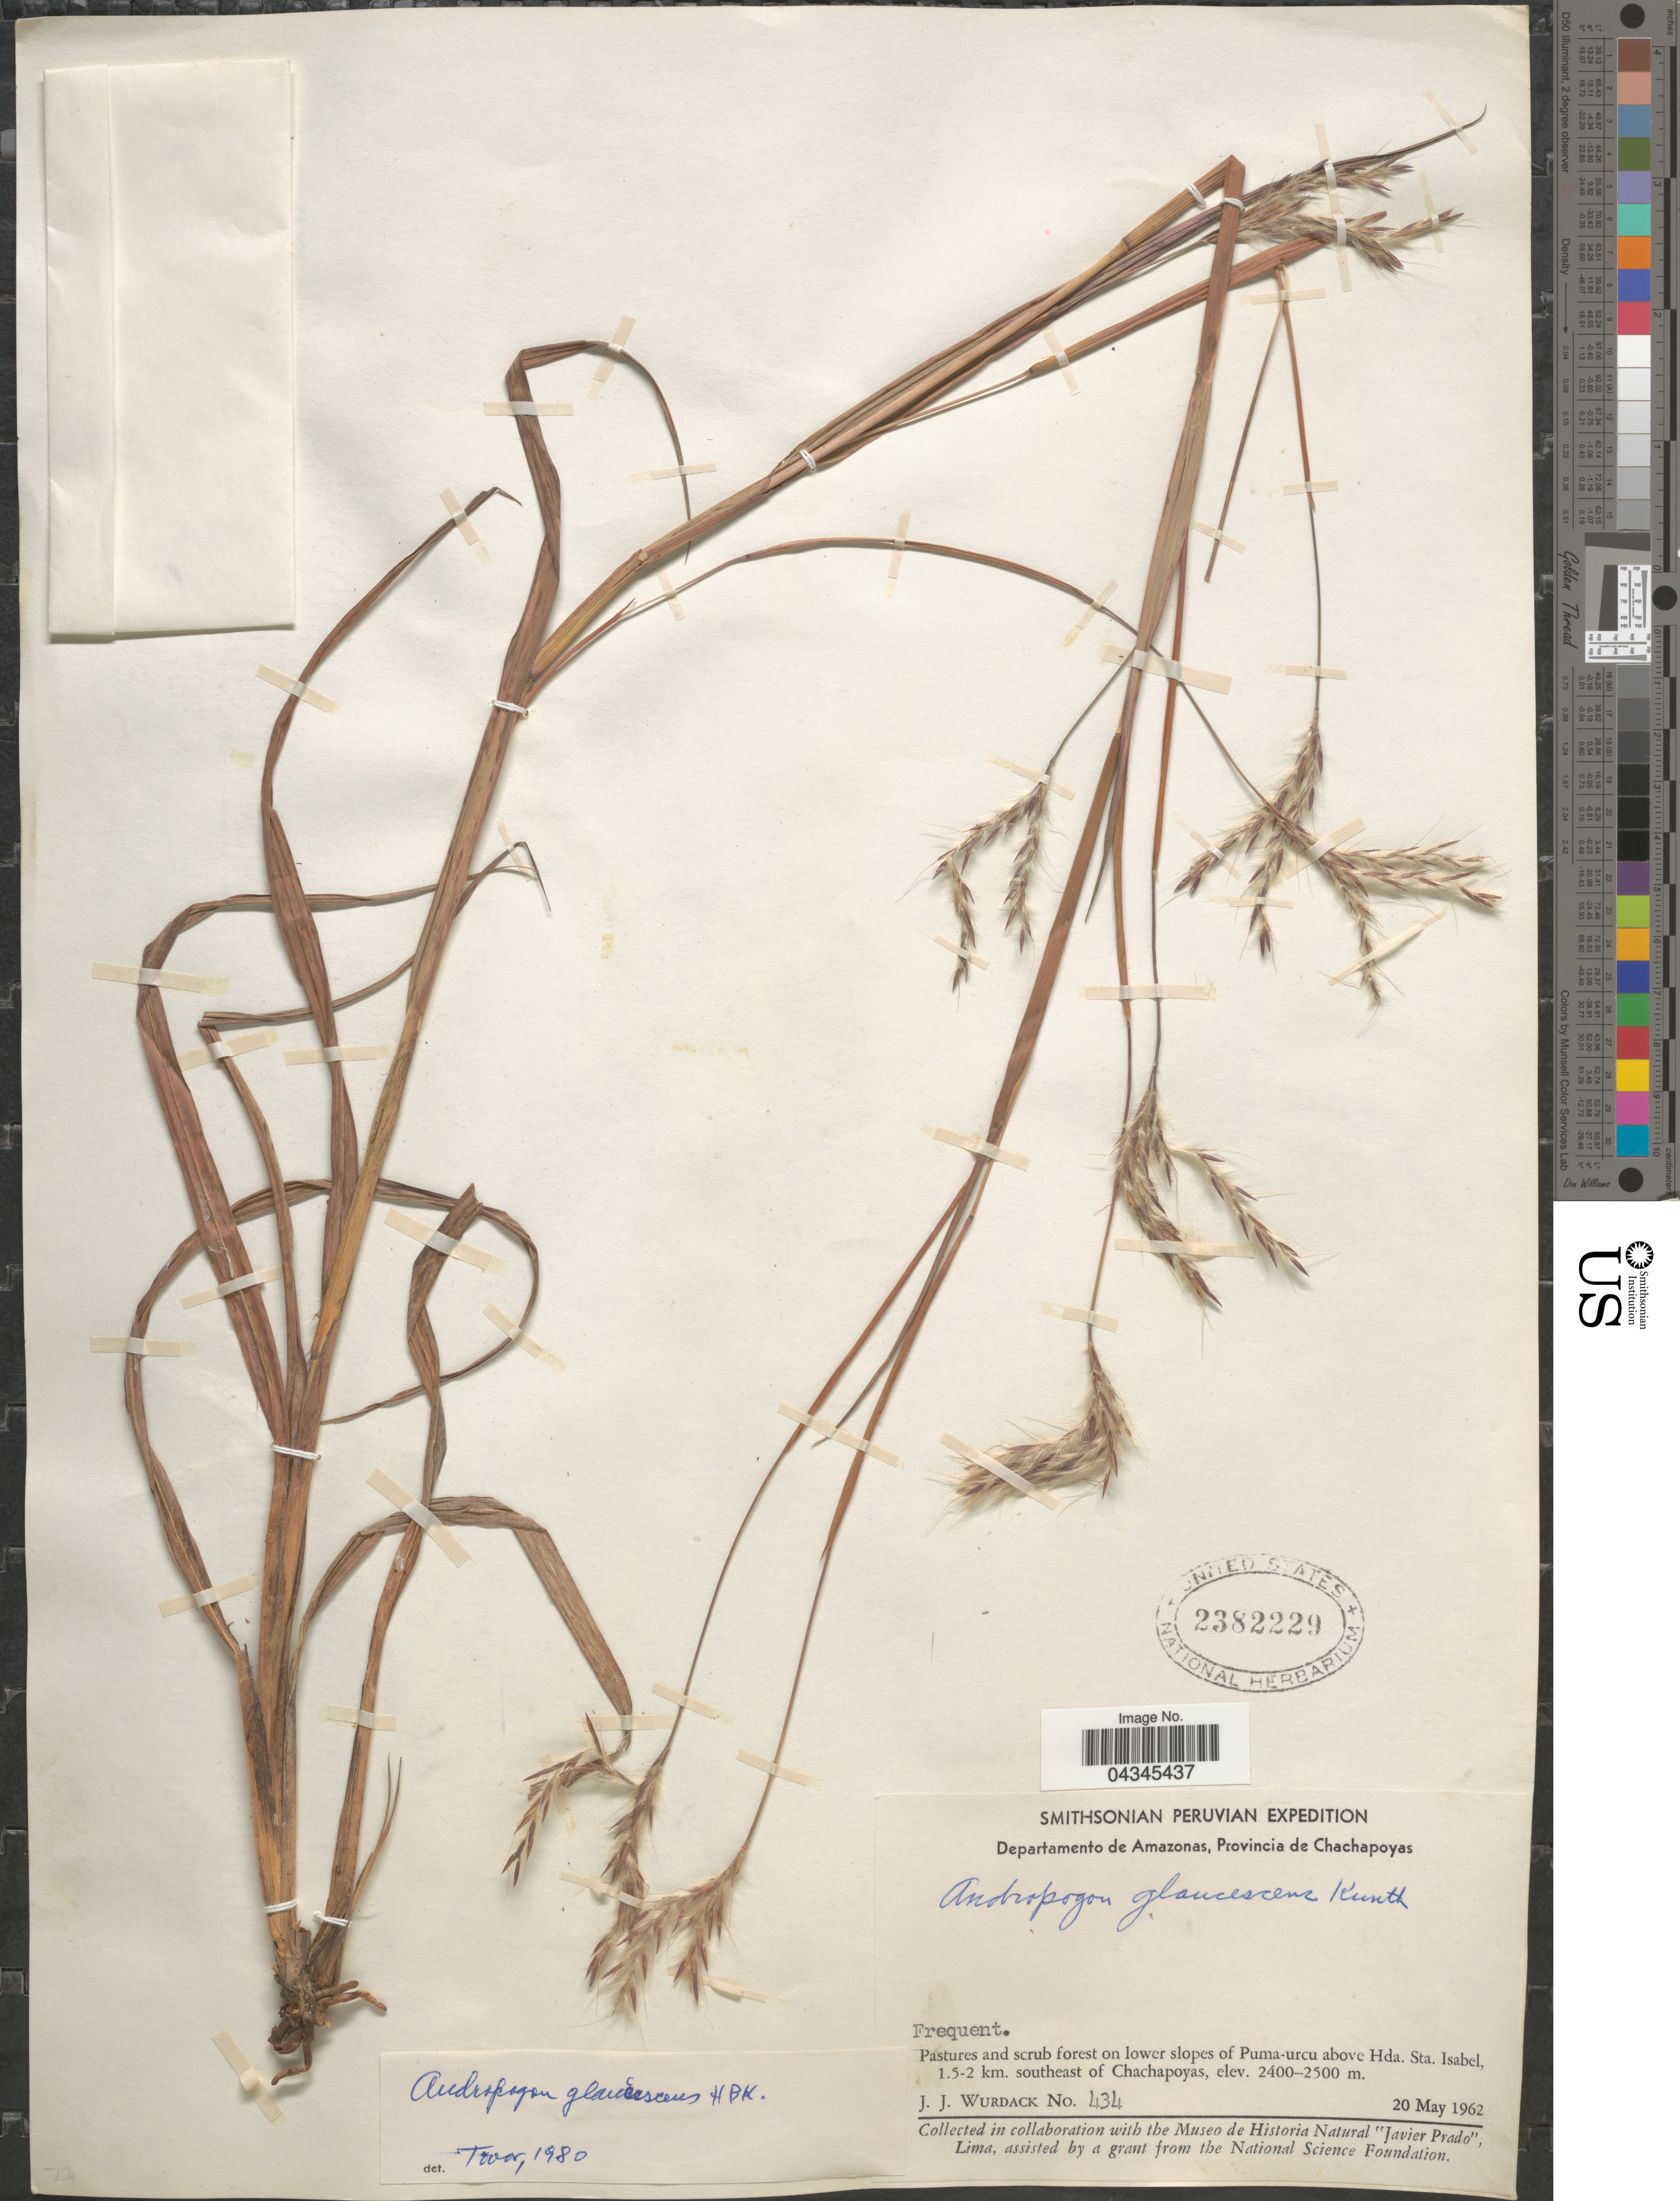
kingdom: Plantae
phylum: Tracheophyta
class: Liliopsida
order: Poales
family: Poaceae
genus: Andropogon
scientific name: Andropogon glaucescens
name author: Kunth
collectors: J. J. Wurdack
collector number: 434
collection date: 1962-05-20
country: Peru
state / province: Amazonas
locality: Smithsonian Peruvian Expedition. Departamento de Amazonas, Provincia de Chachapoyas. Pastures and scrub forest on lower slopes of Puma-urca above Hda. Sta. Isabel, 1.5-2 km. southeast of Chachapoyas.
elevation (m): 2400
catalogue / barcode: US 2382229